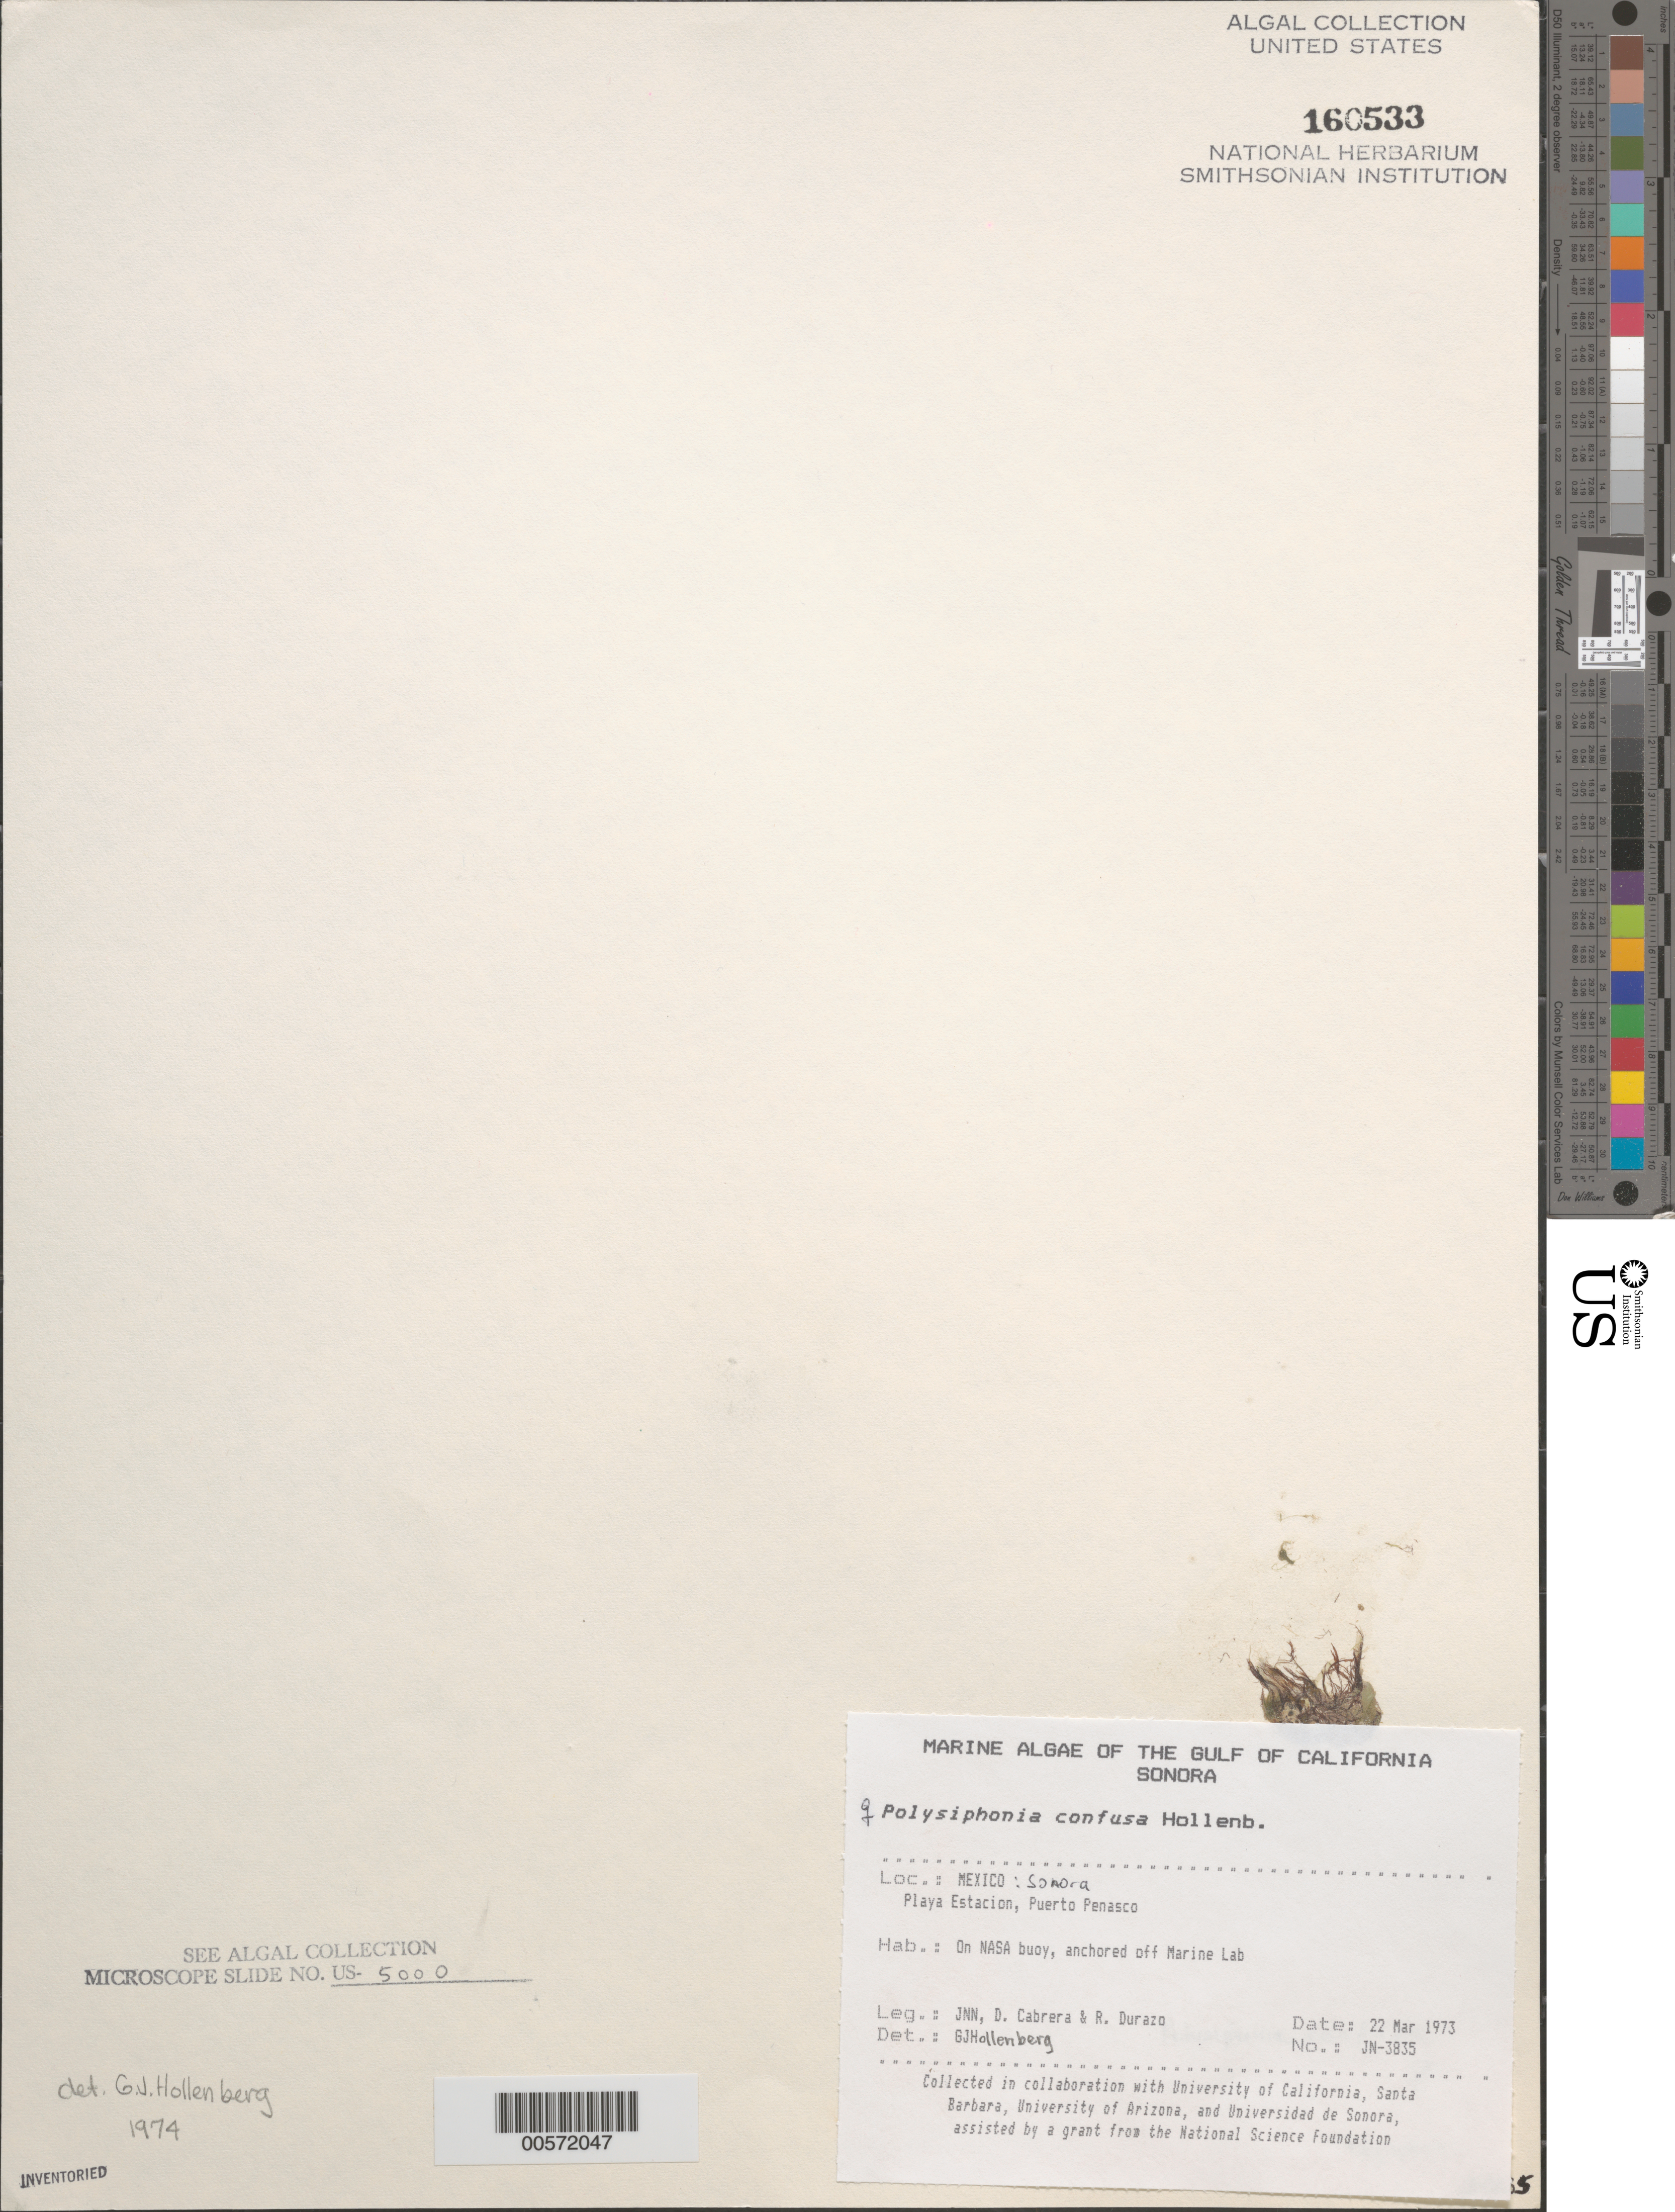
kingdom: Plantae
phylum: Rhodophyta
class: Florideophyceae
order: Ceramiales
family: Rhodomelaceae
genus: Eutrichosiphonia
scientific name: Eutrichosiphonia confusa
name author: (Hollenb.) Savoie & G.W. Saunders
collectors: J. N. Norris, D. Cabrera & R. Durazo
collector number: JN-3835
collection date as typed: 22 Mar 1973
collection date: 1973-03-22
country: Mexico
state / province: Sonora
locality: Playa Estacion, Puerto Penasco, off marine station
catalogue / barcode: US 160533